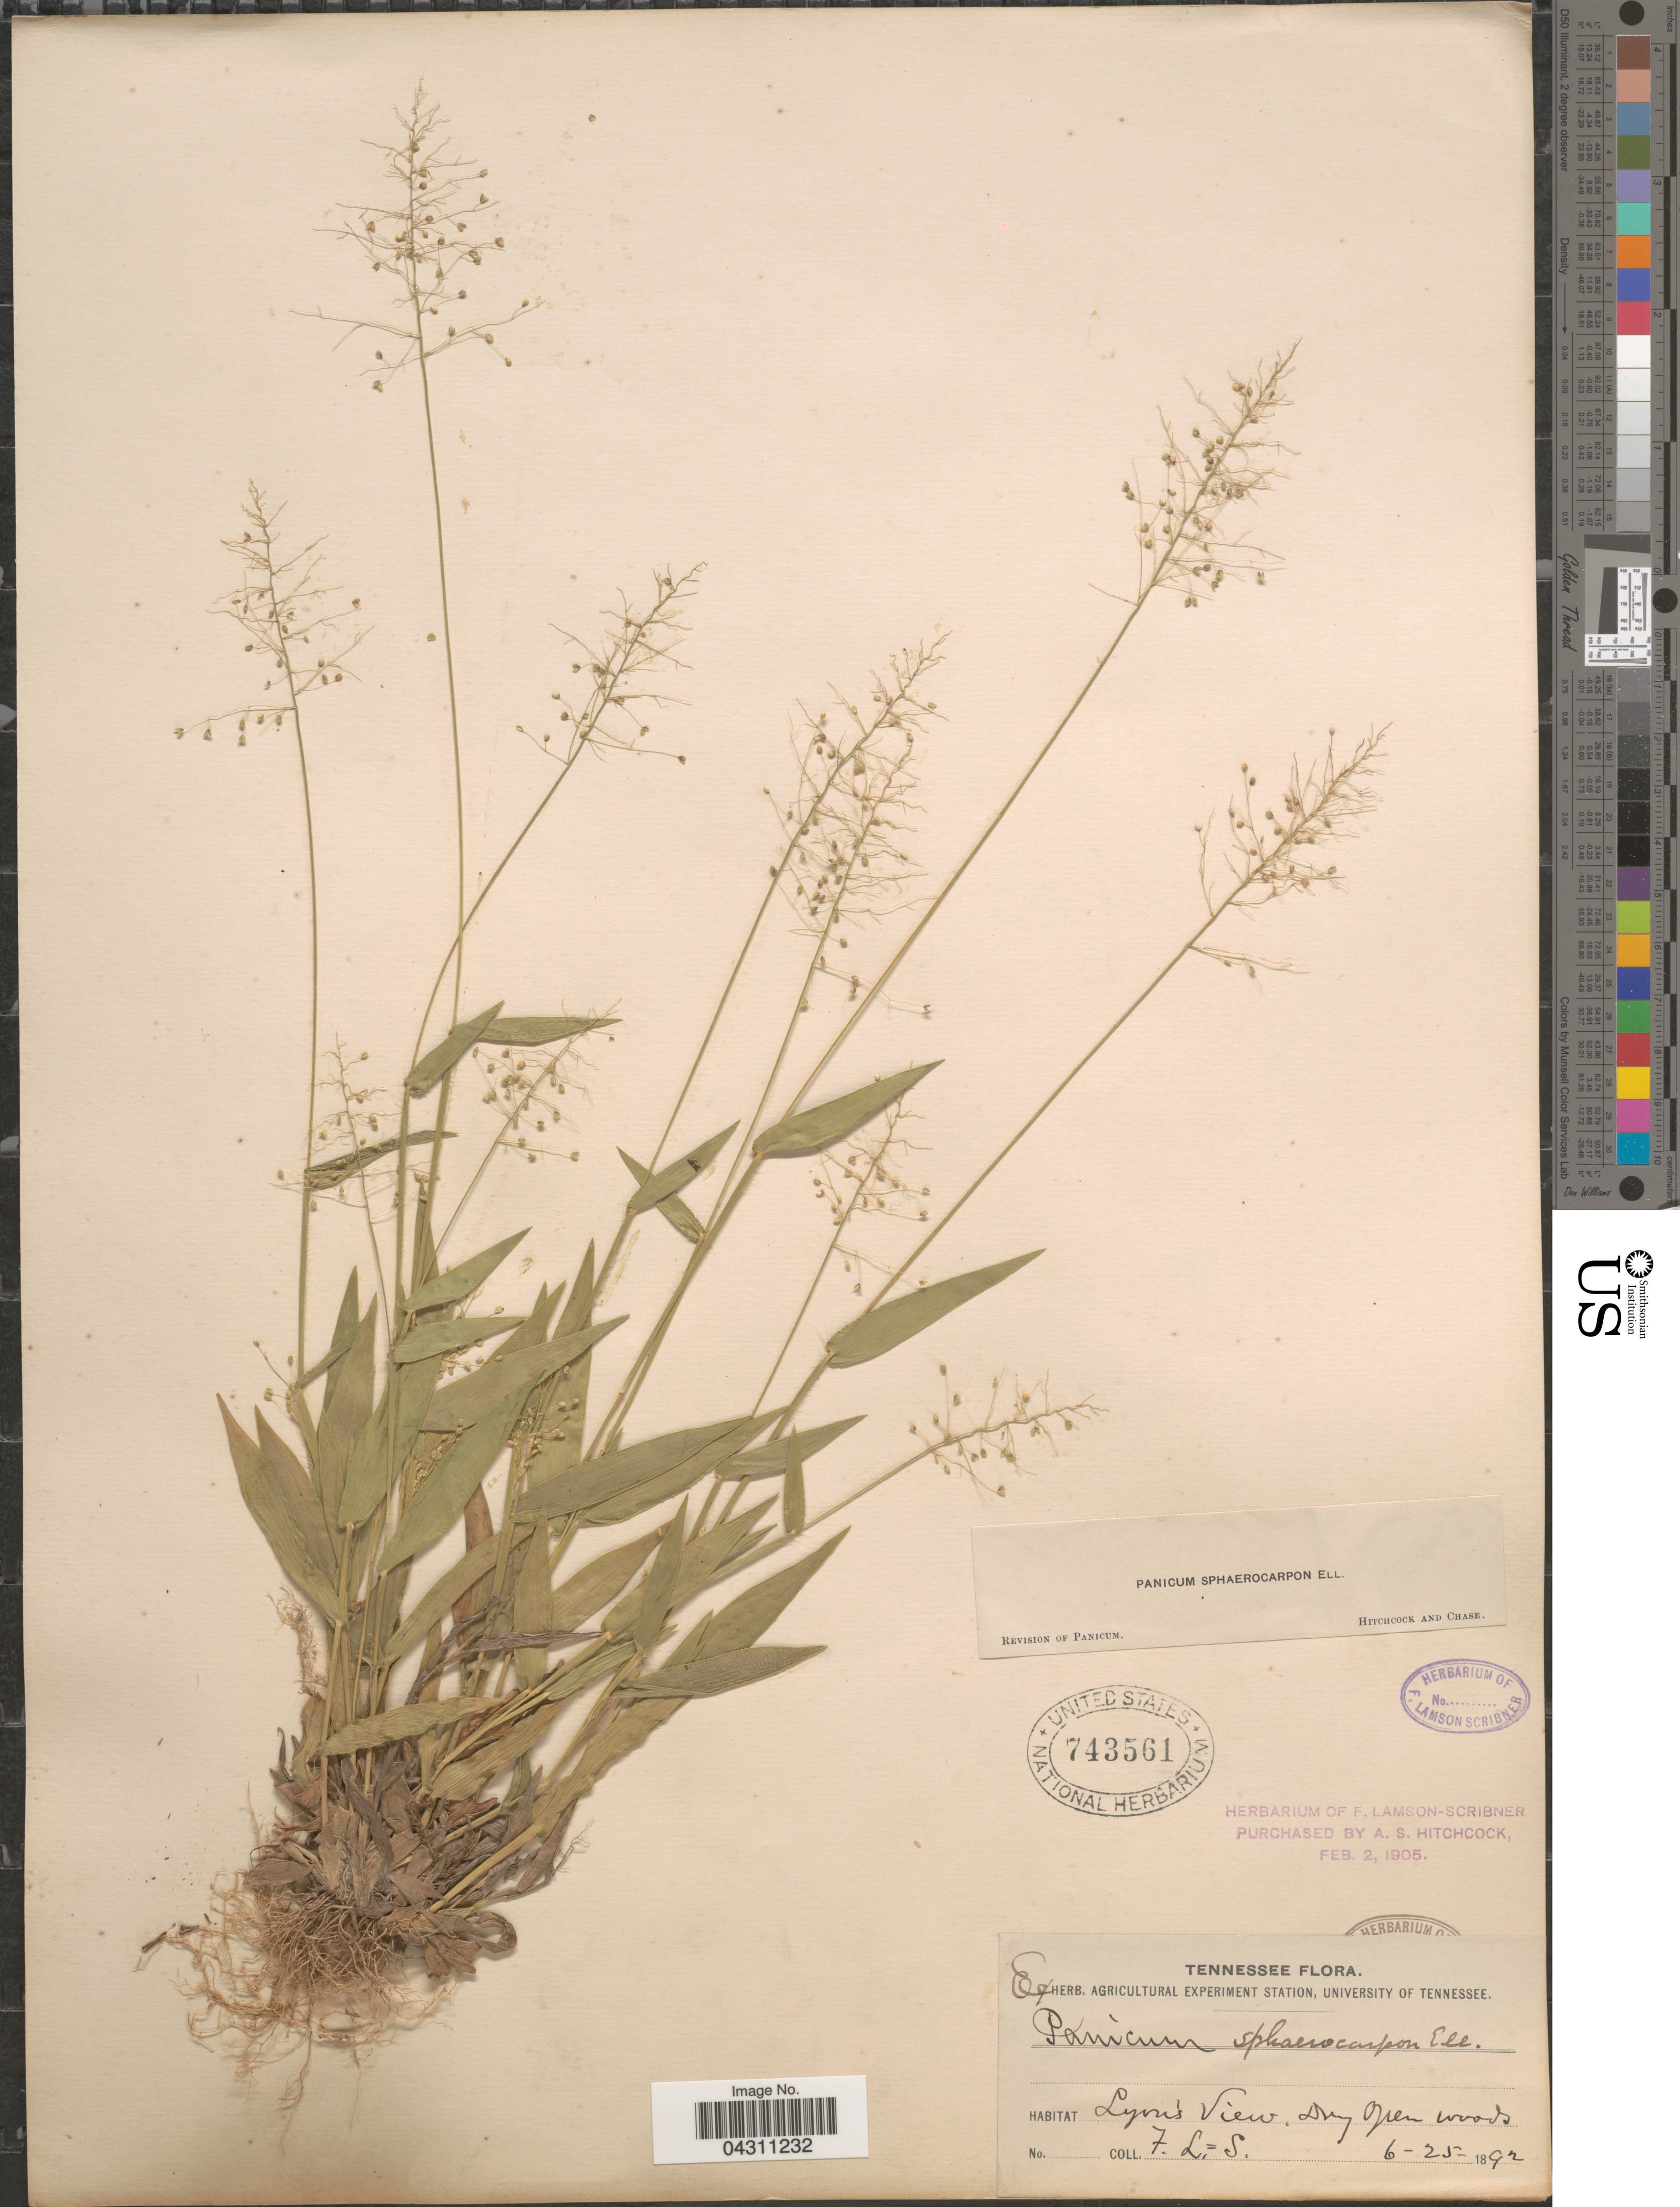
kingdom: Plantae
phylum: Tracheophyta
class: Liliopsida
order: Poales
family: Poaceae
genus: Dichanthelium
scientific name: Dichanthelium sphaerocarpon var. sphaerocarpon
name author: (Elliott) Gould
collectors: F. Lamson-Scribner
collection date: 1892-06-25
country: United States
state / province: Tennessee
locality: Lyon's View. Dry open woods.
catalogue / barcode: US 743561